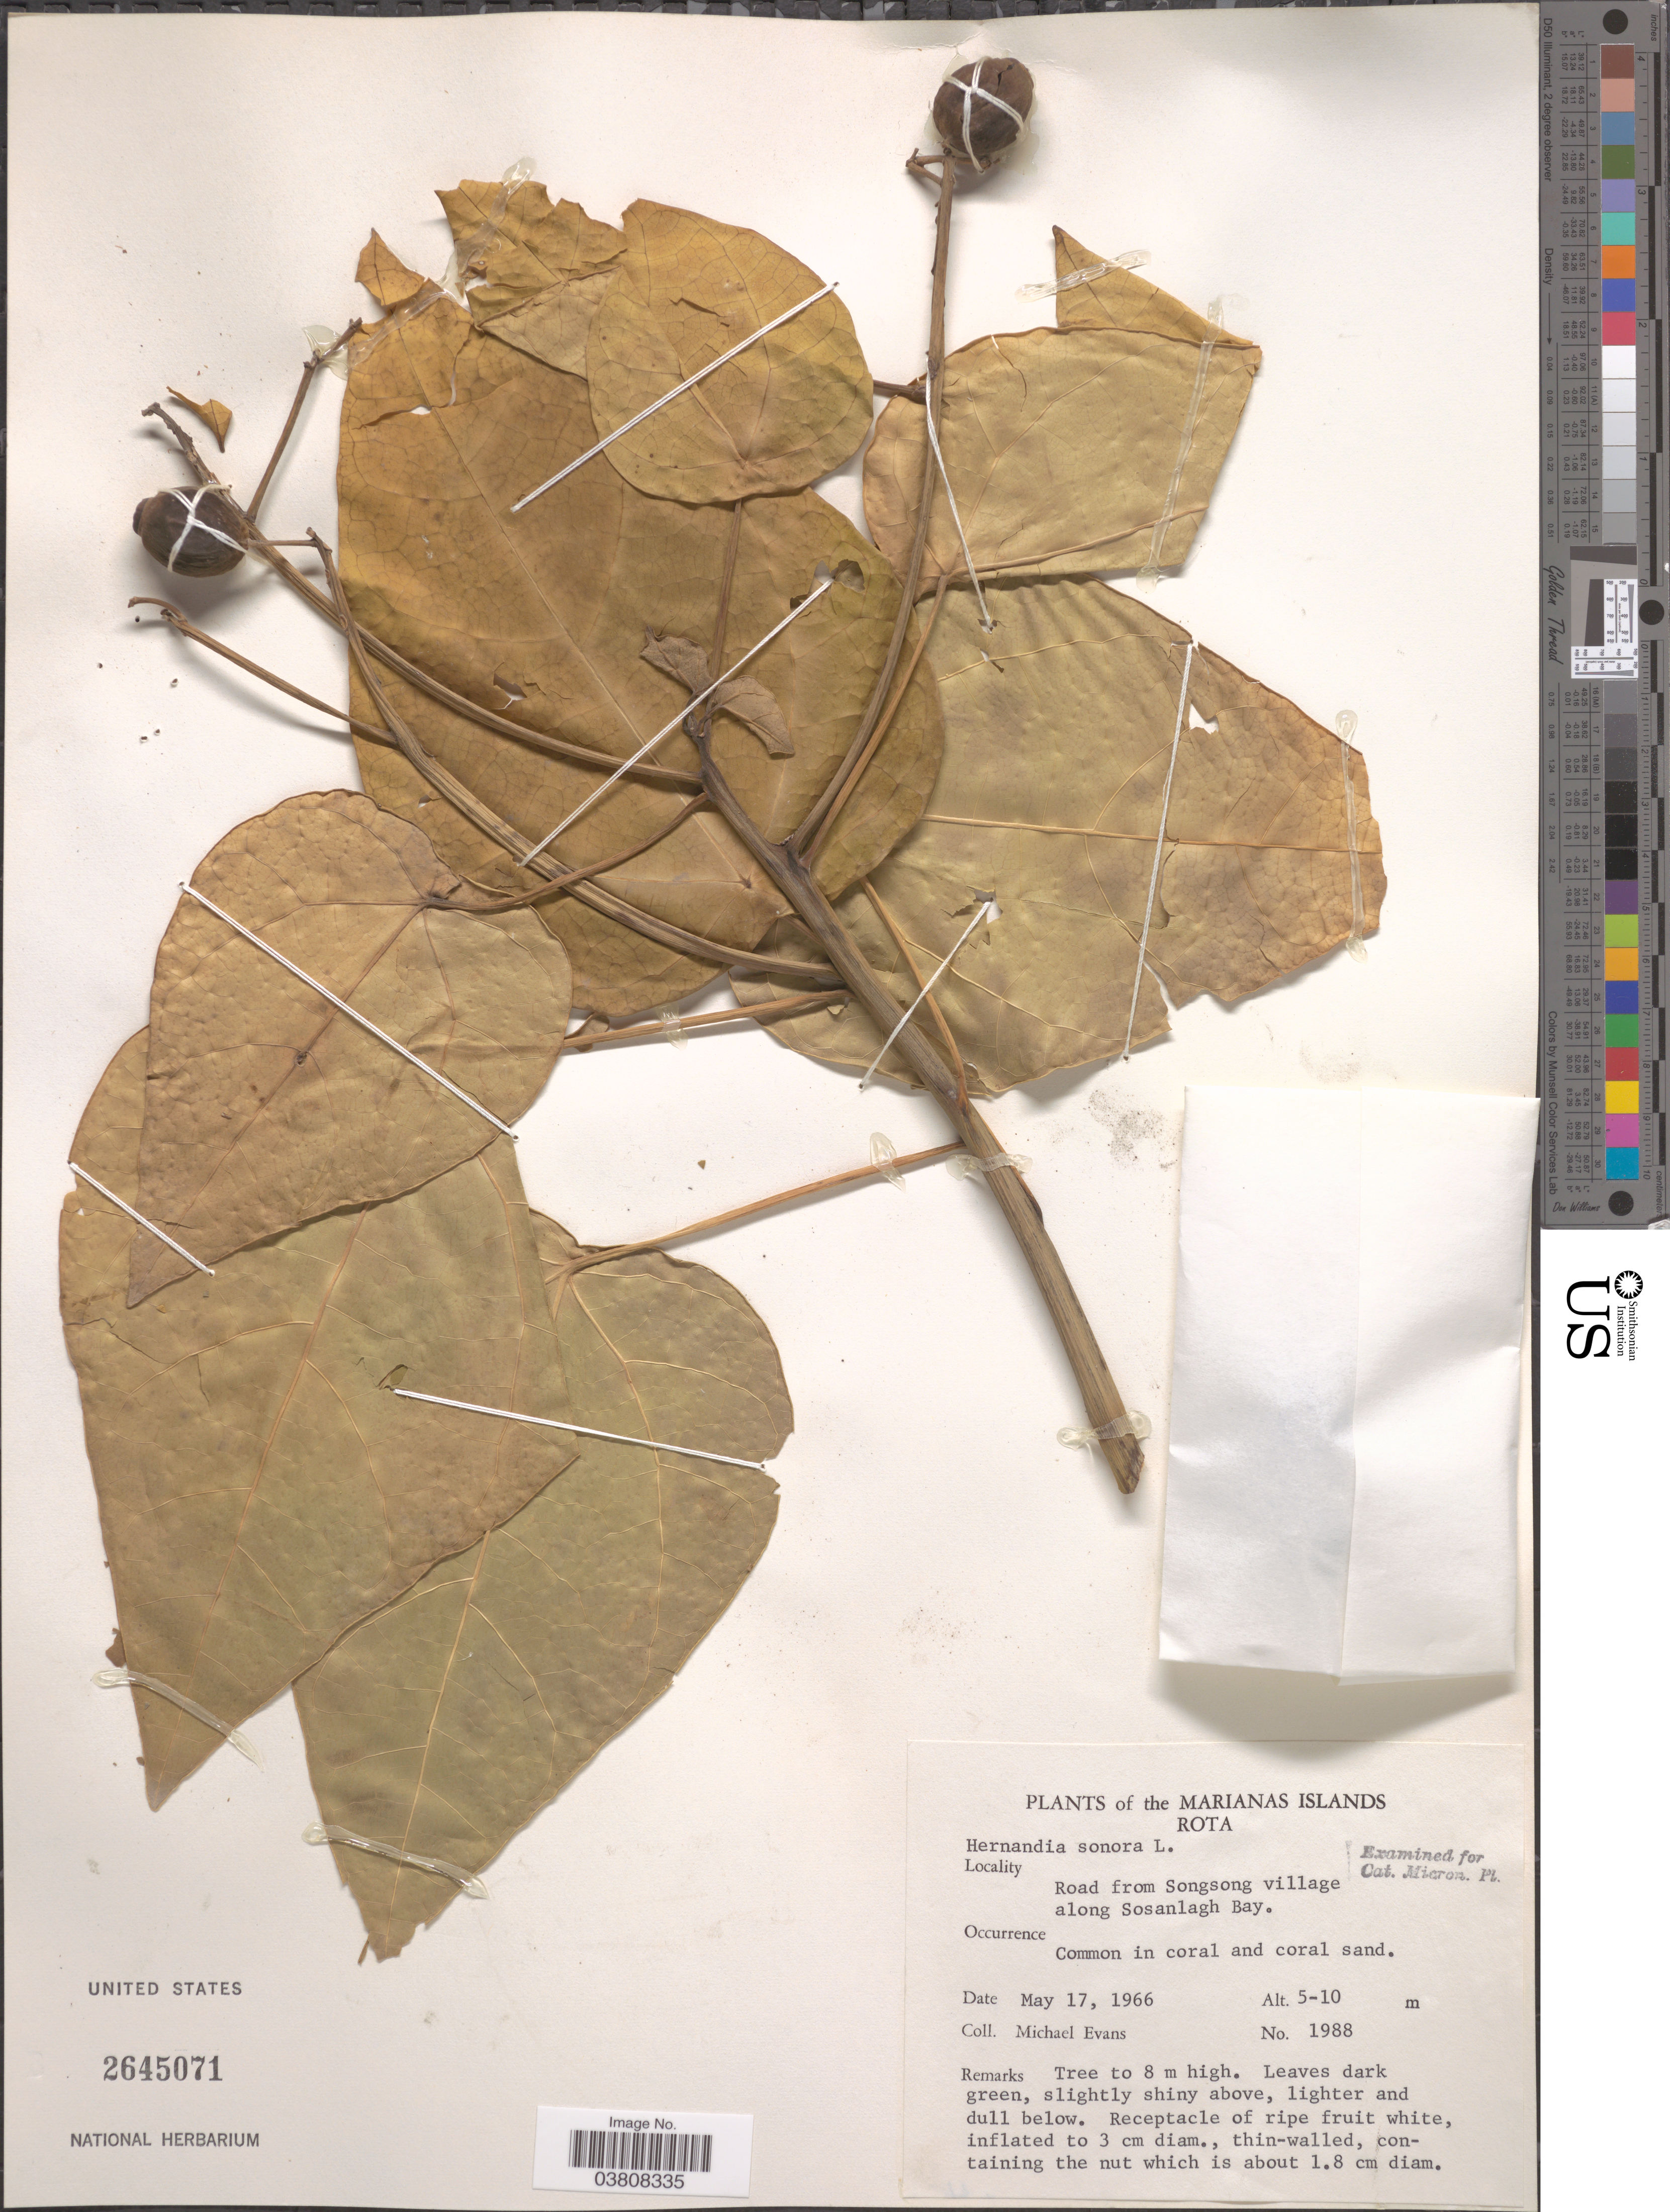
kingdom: Plantae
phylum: Tracheophyta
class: Magnoliopsida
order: Laurales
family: Hernandiaceae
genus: Hernandia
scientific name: Hernandia nymphaeifolia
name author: (C. Presl) Kubitzki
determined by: Strong, Mark T., (BOT), Smithsonian Institution - National Museum of Natural History (UNITED STATES)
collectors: M. Evans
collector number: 1988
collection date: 1966-05-17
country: Northern Mariana Islands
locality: The Marianas Islands. Rota. Road from Songsong village along Sosanlagh Bay.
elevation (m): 5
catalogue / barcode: US 2645071